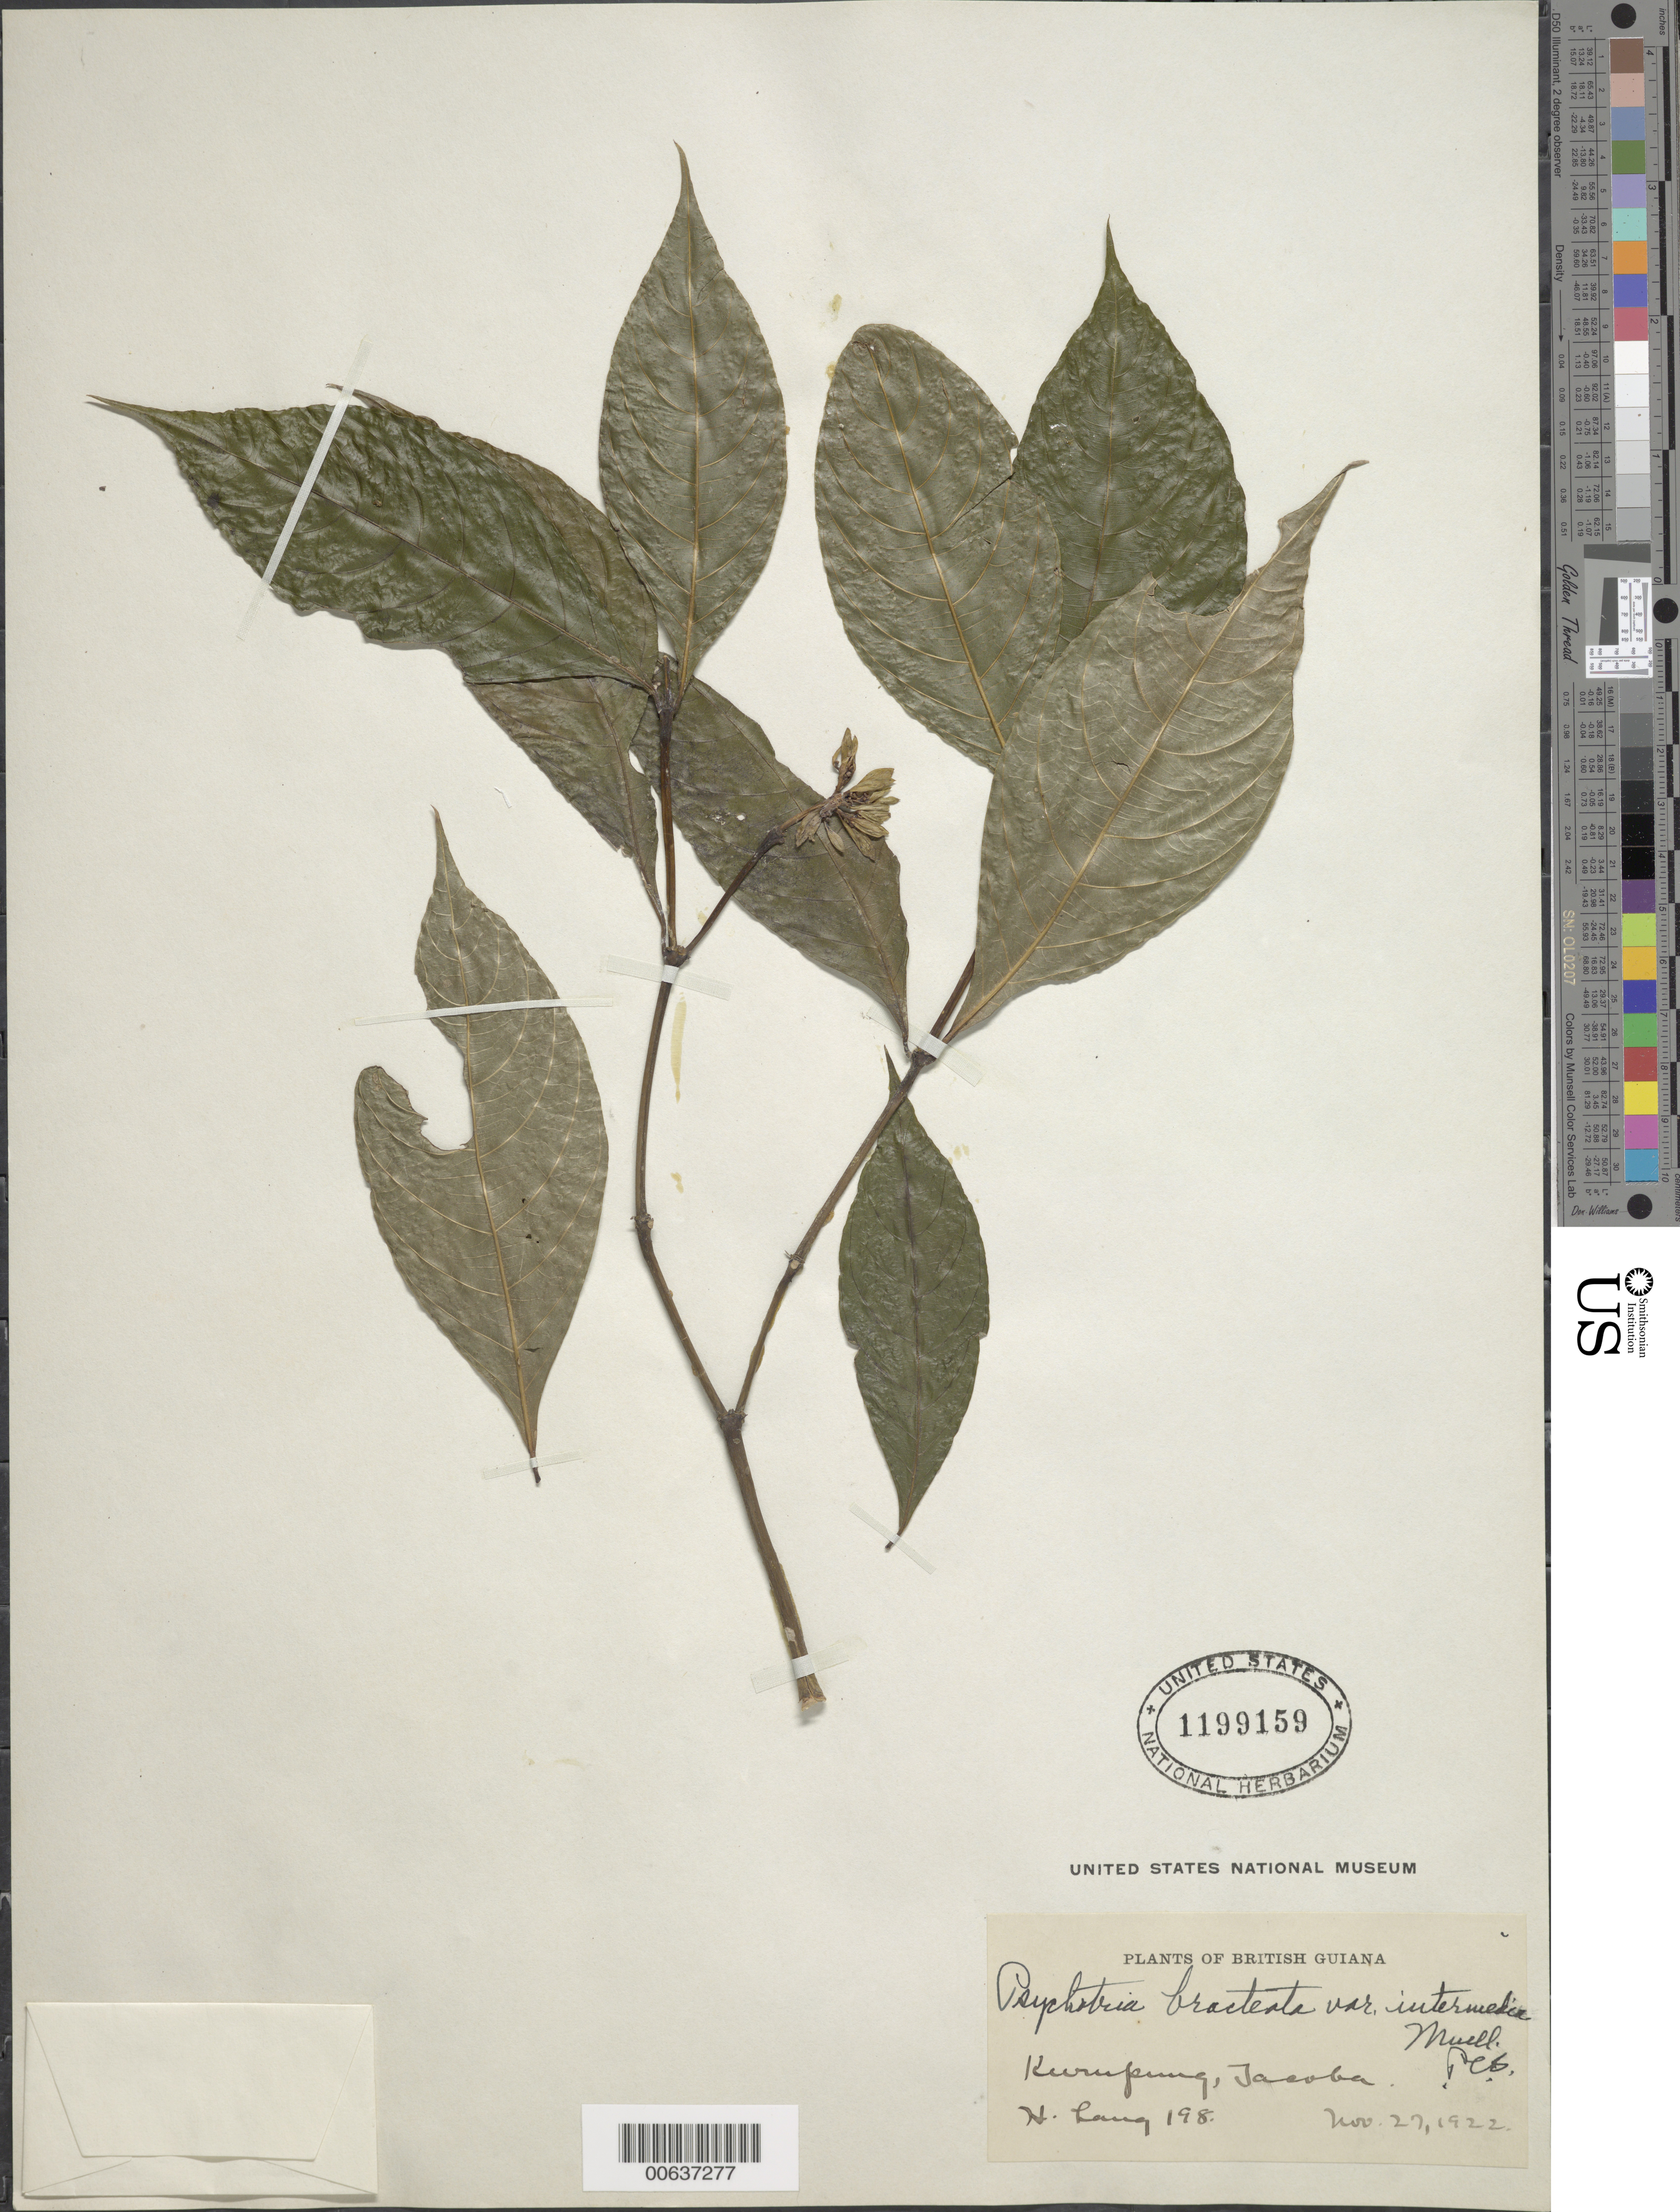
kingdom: Plantae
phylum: Tracheophyta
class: Magnoliopsida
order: Gentianales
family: Rubiaceae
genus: Palicourea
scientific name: Palicourea justiciifolia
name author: (Rudge) Delprete & J.H. Kirkbr.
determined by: Kirkbride, J. H., Jr.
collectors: H. Lang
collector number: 198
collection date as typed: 27-Nov-22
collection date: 1922-11-27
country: Guyana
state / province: Cuyuni-Mazaruni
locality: Kurupung, Takuba (Jacoba?) Creek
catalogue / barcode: US 1199159